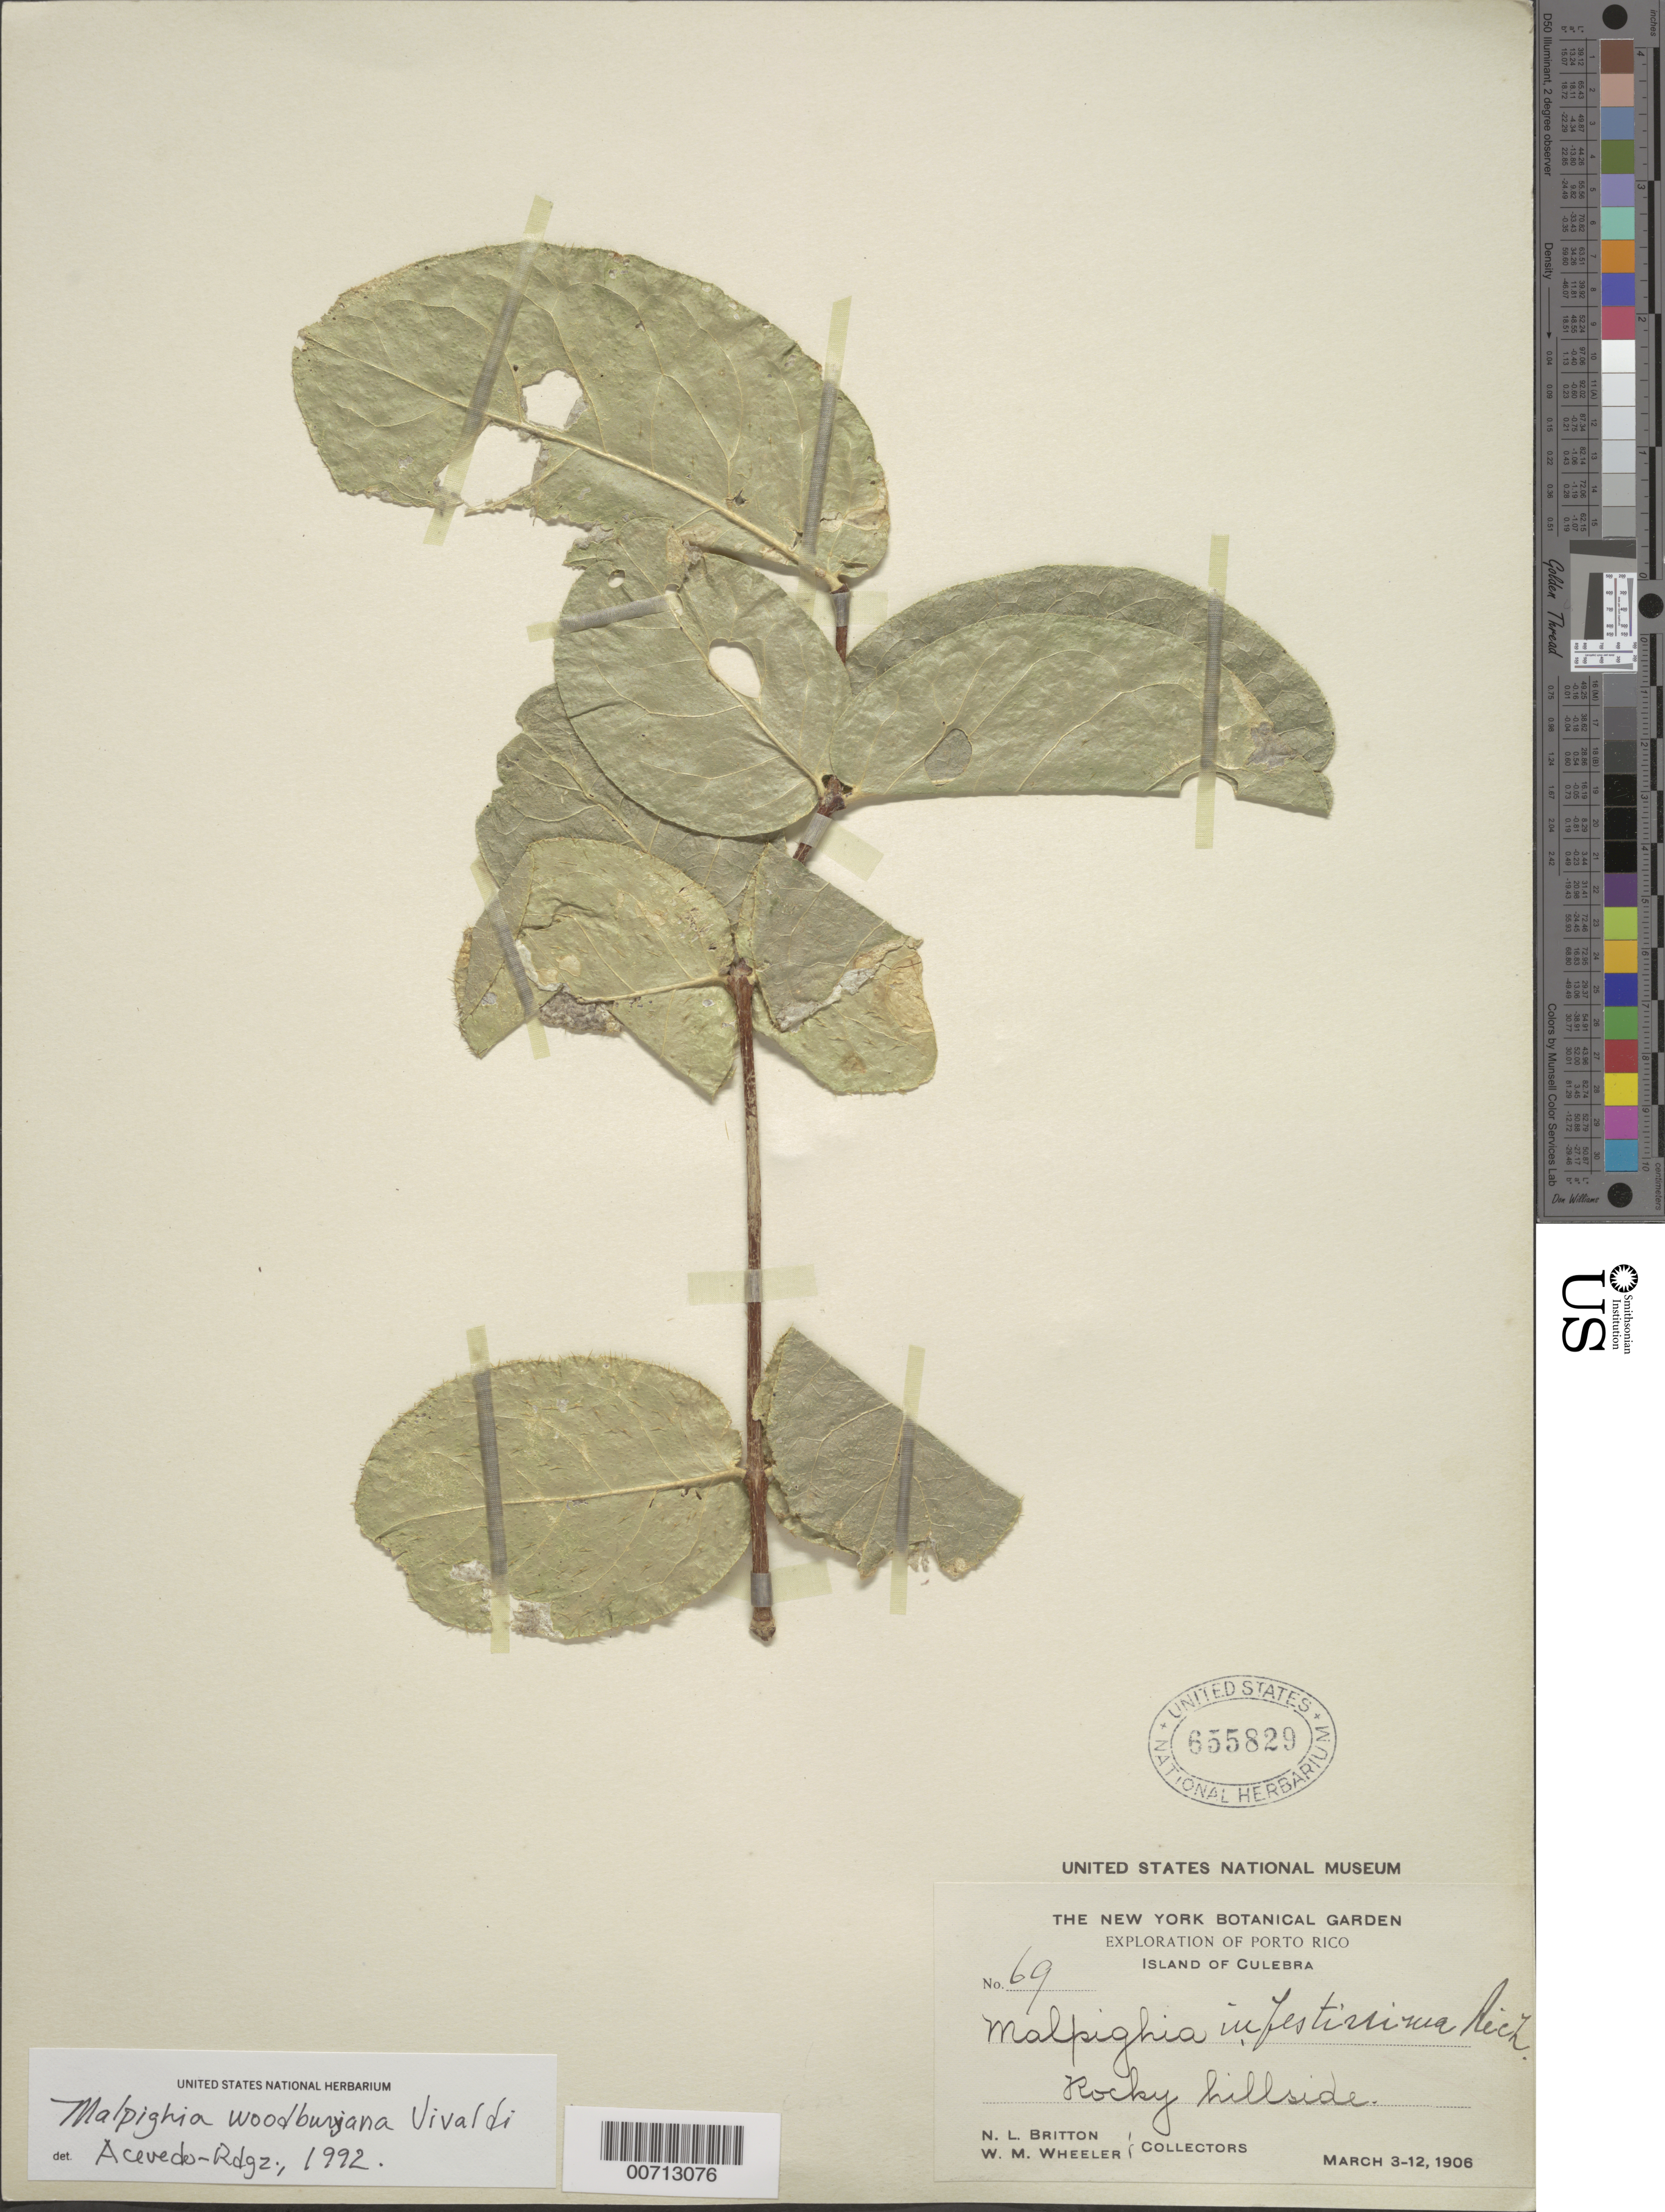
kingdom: Plantae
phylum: Tracheophyta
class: Magnoliopsida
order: Malpighiales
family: Malpighiaceae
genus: Malpighia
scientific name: Malpighia woodburyana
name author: Vivaldi ex Acev.-Rodr.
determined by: Acevedo-Rodríguez, P., (BOT), Smithsonian Institution - National Museum of Natural History (UNITED STATES)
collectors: N. Britton & W. Wheeler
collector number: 69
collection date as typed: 03 Mar 1906 to 12 Mar 1906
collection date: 1906-03-03/1906-03-12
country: Puerto Rico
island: Culebra Island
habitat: Rocky hillside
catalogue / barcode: US 655829